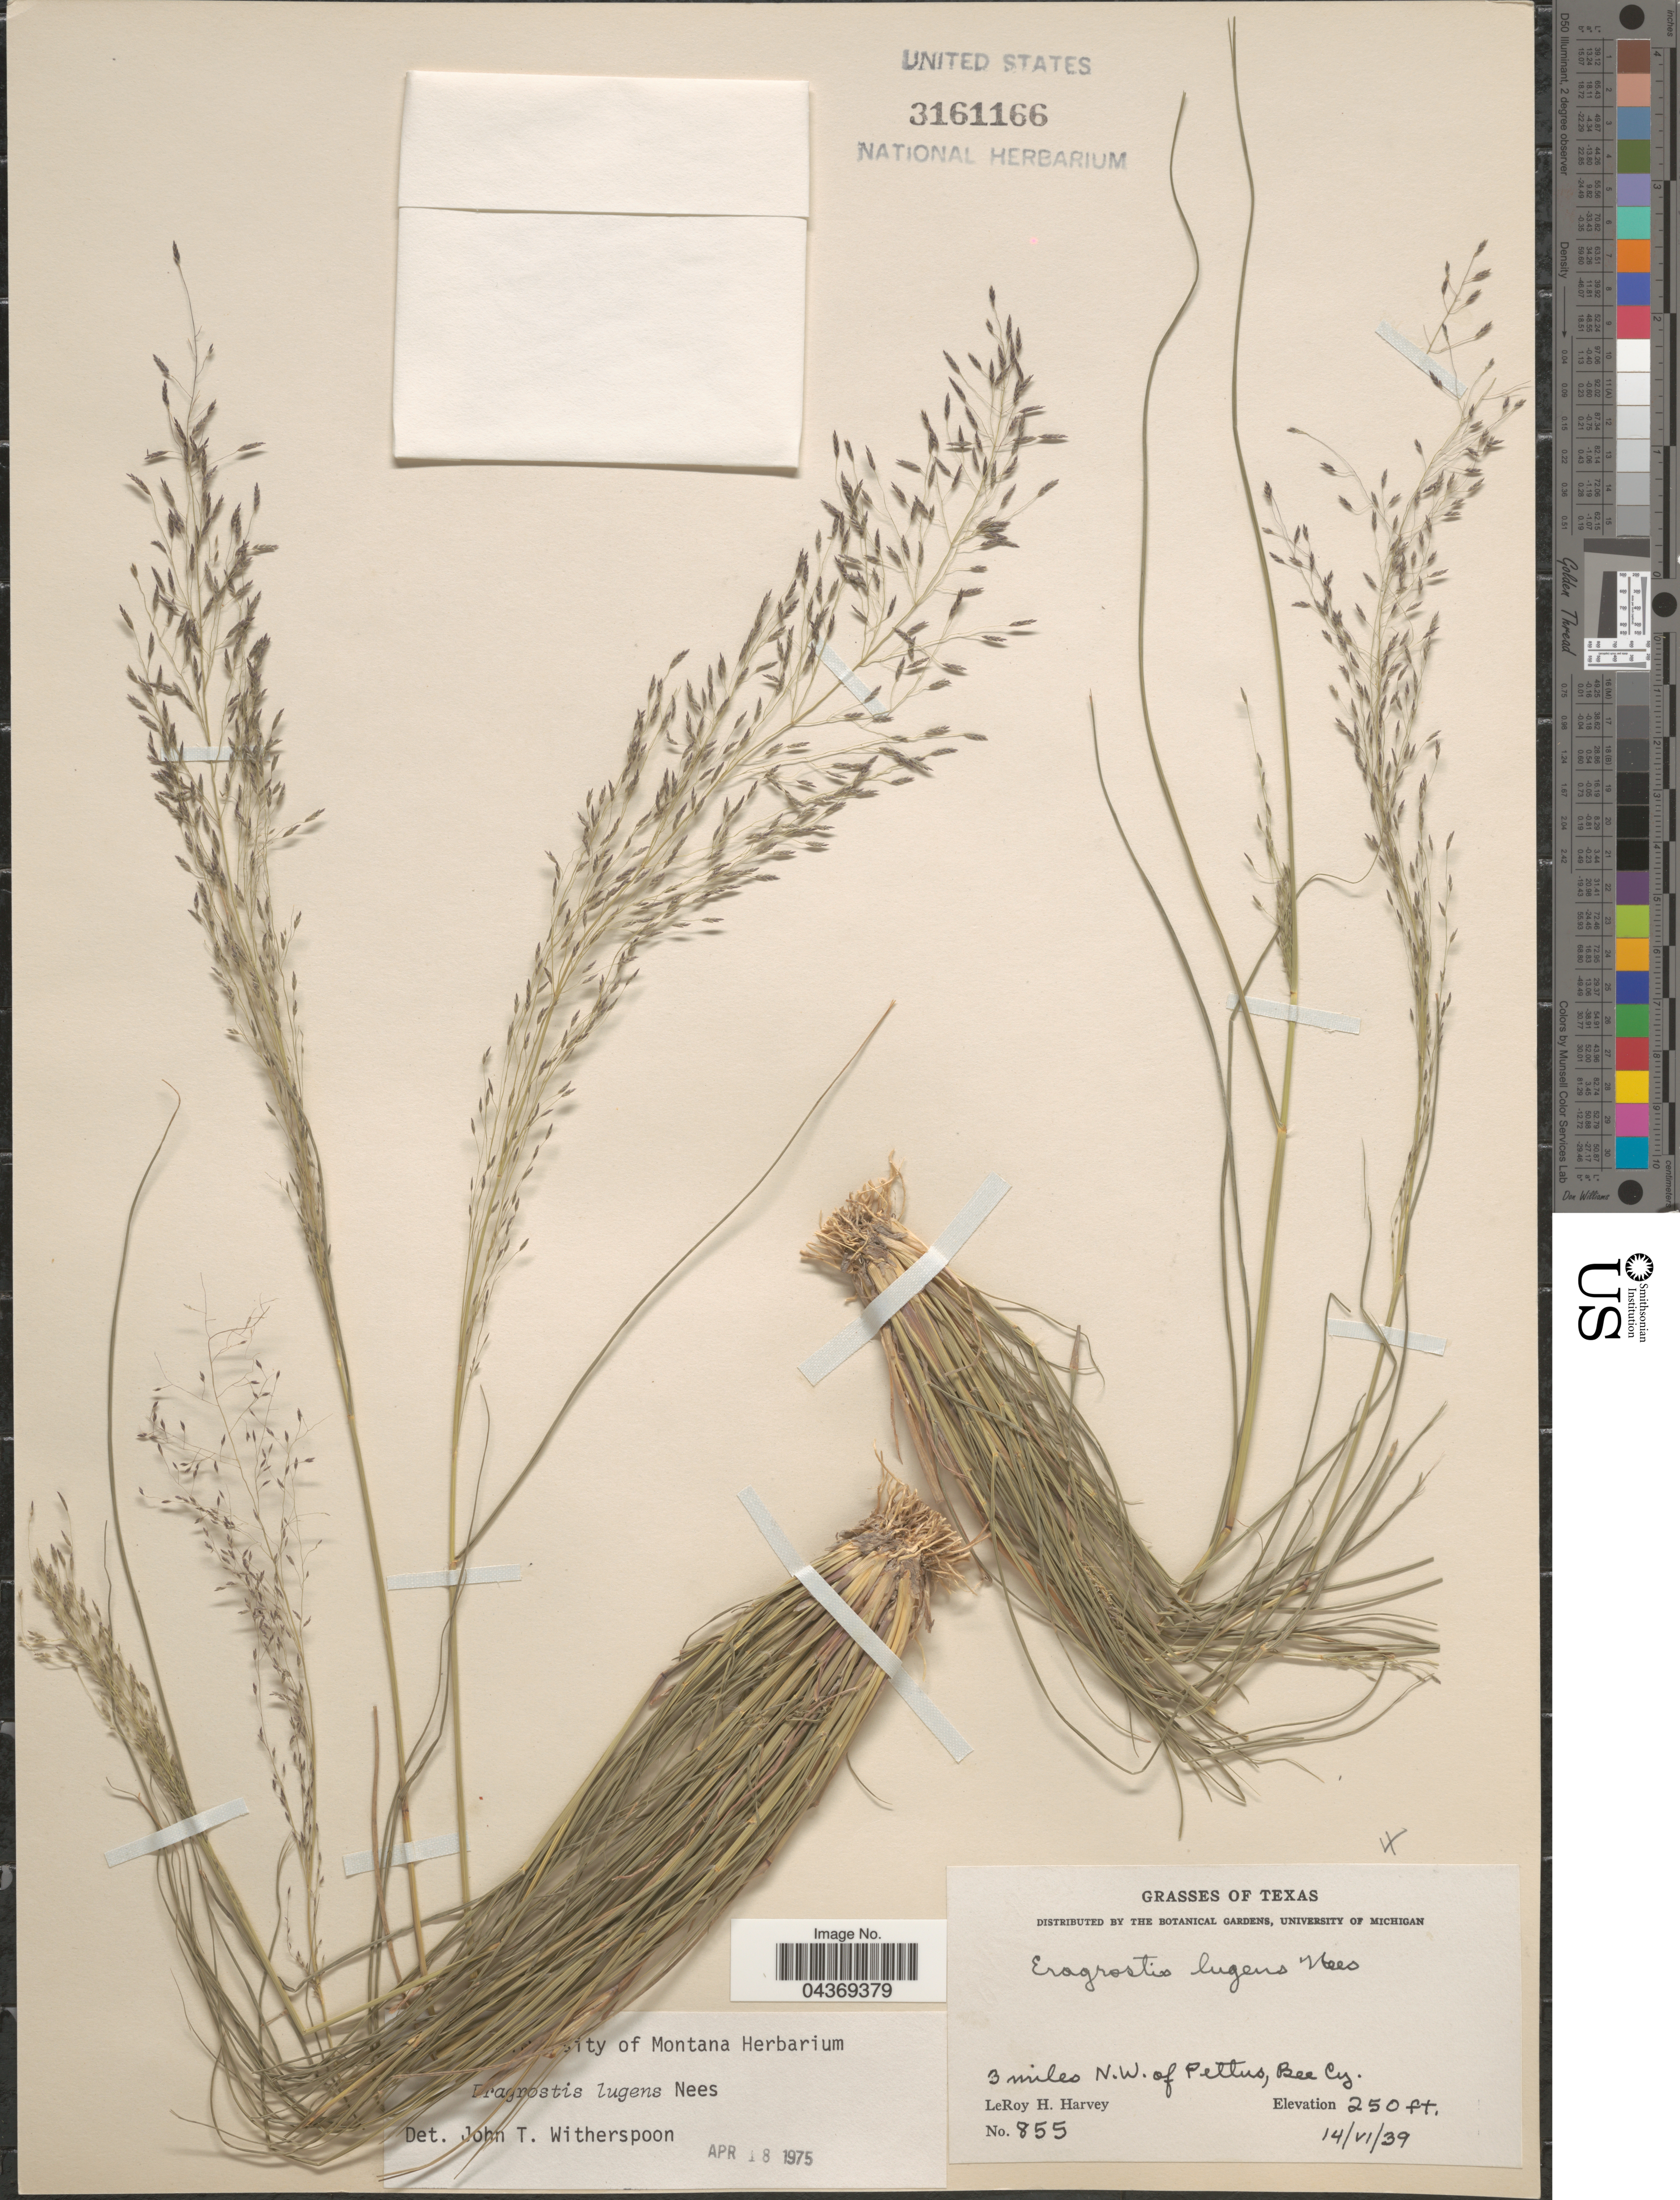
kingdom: Plantae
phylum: Tracheophyta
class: Liliopsida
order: Poales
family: Poaceae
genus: Eragrostis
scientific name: Eragrostis lugens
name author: Nees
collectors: L. H. Harvey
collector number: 855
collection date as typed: Transcribed d/m/y: 14/6/39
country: United States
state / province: Texas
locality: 3 miles N.W. of Pettus, Bee Cy.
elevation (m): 76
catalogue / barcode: US 3161166